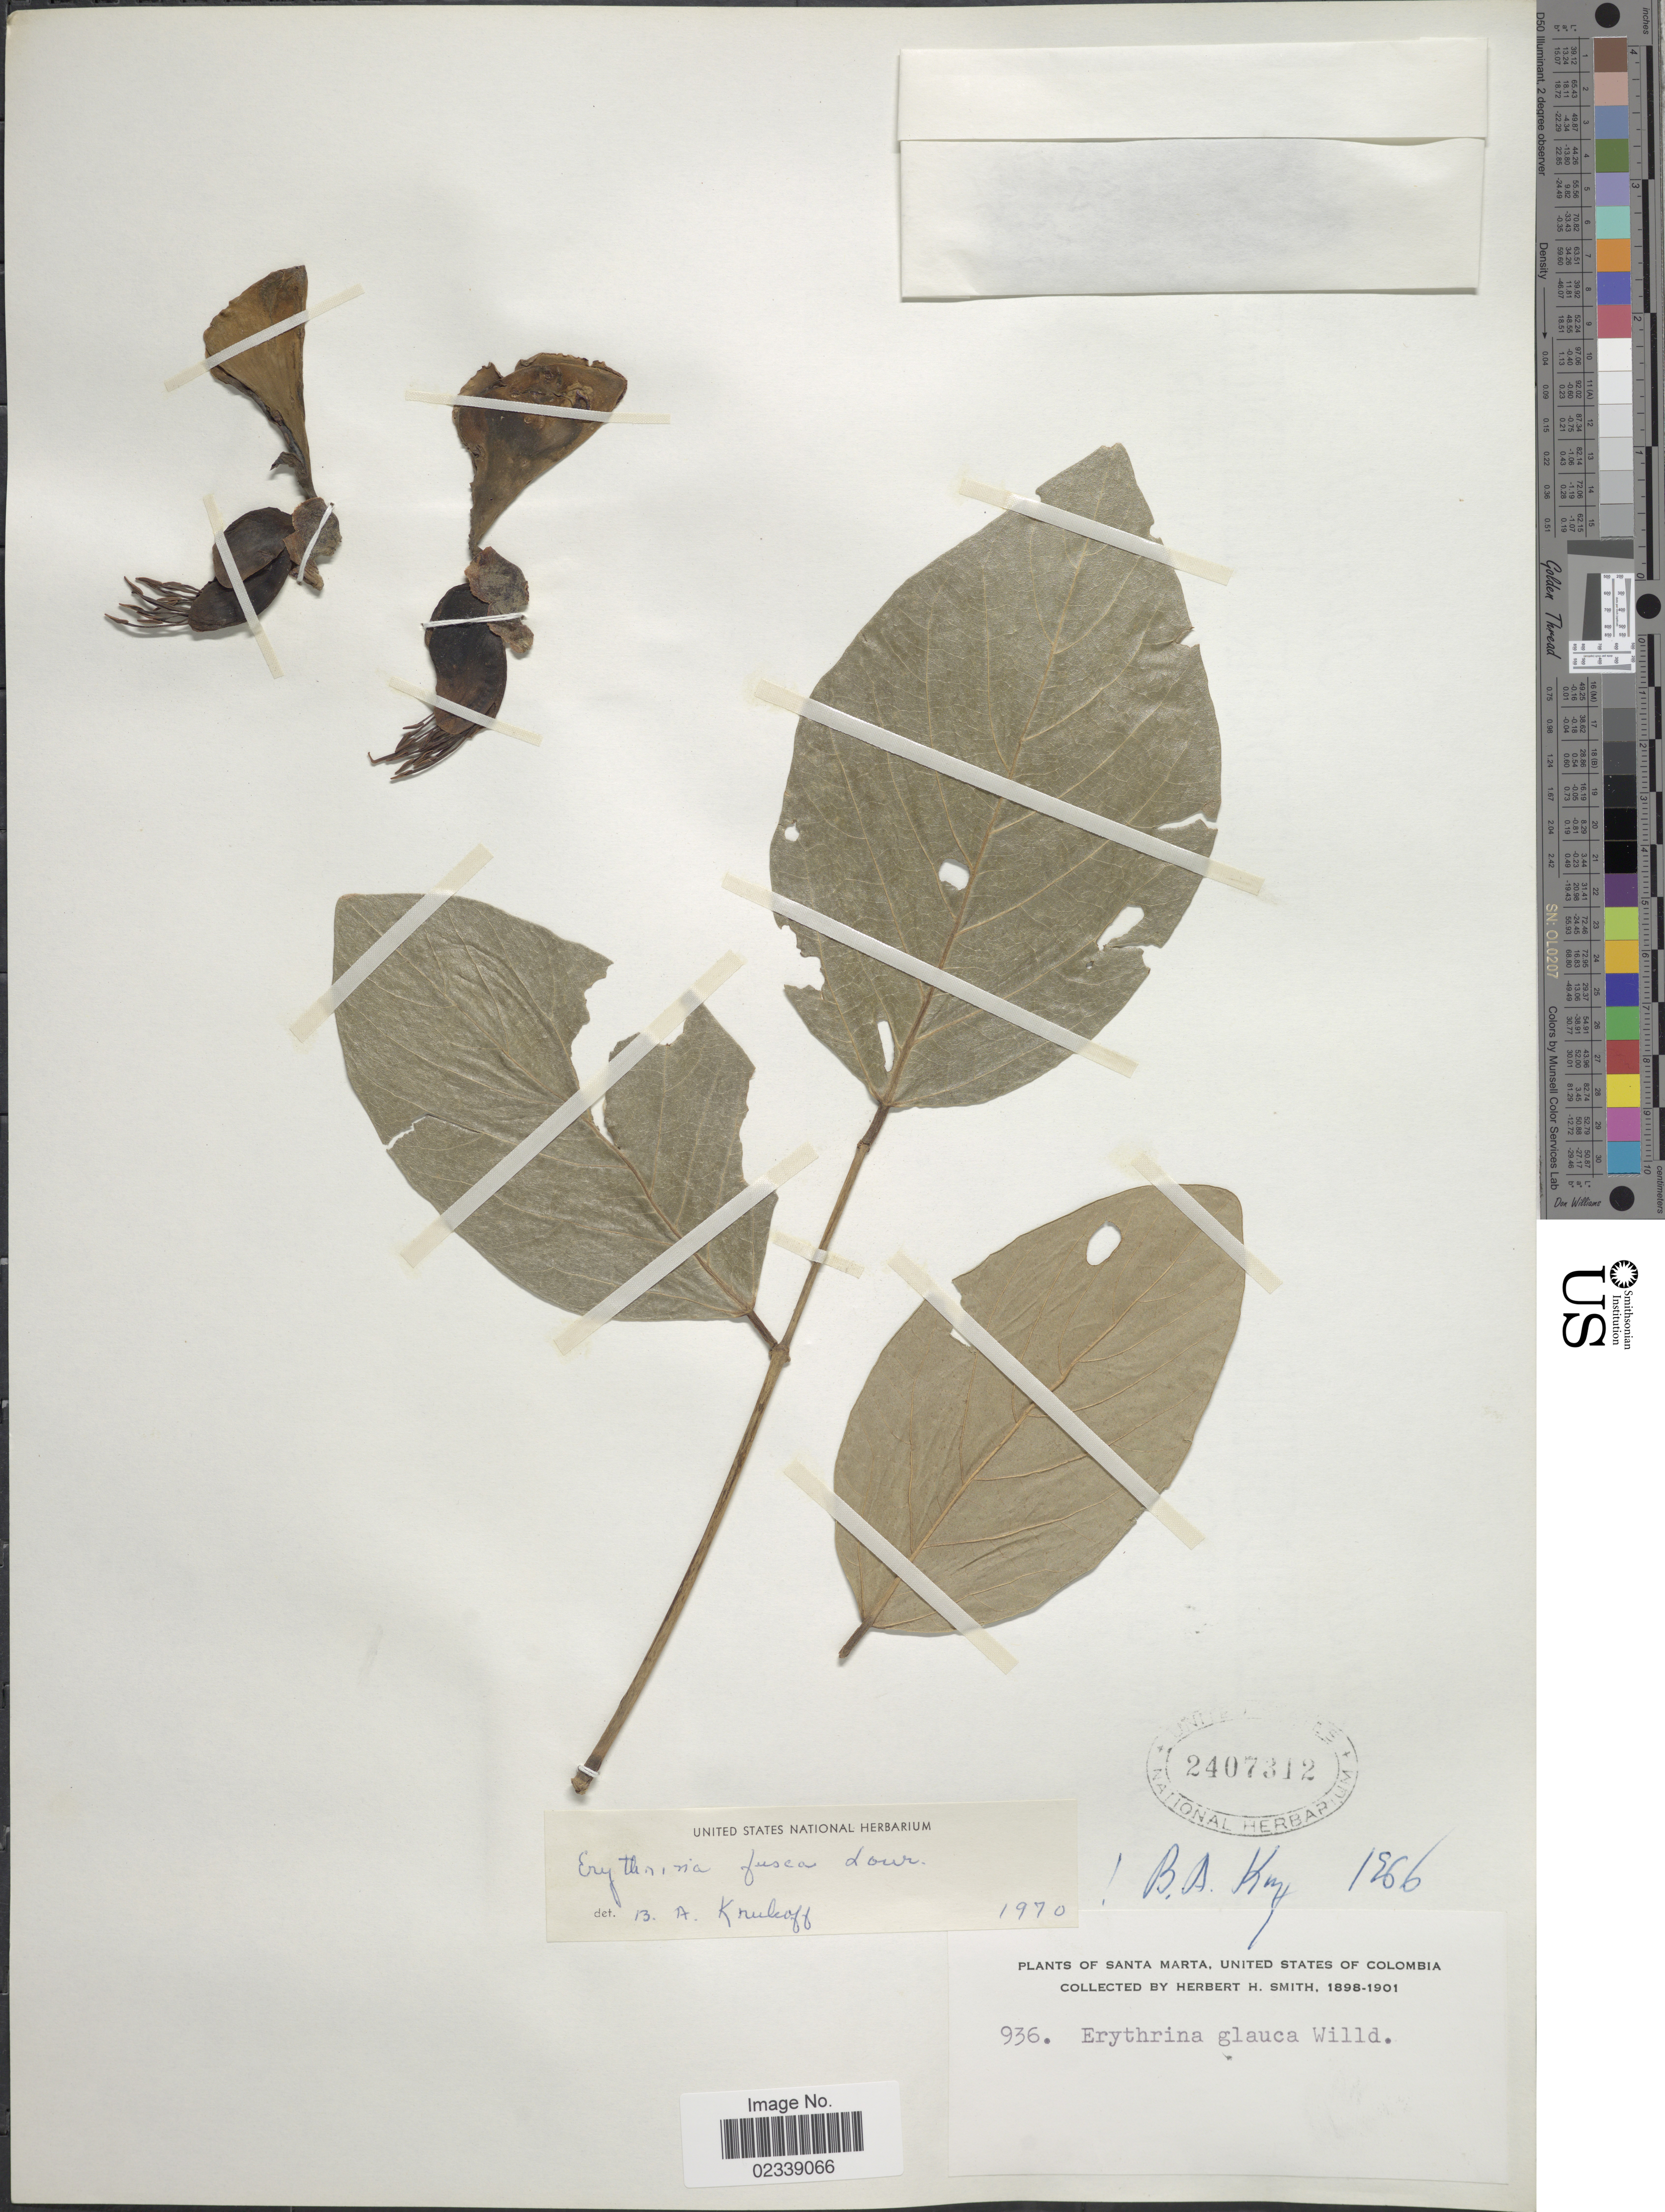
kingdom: Plantae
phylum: Tracheophyta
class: Magnoliopsida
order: Fabales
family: Fabaceae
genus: Erythrina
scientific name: Erythrina fusca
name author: Lour.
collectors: Herbert H. Smith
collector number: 936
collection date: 1898/1901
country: Colombia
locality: Santa Marta, United States of Columbia.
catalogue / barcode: US 2407312